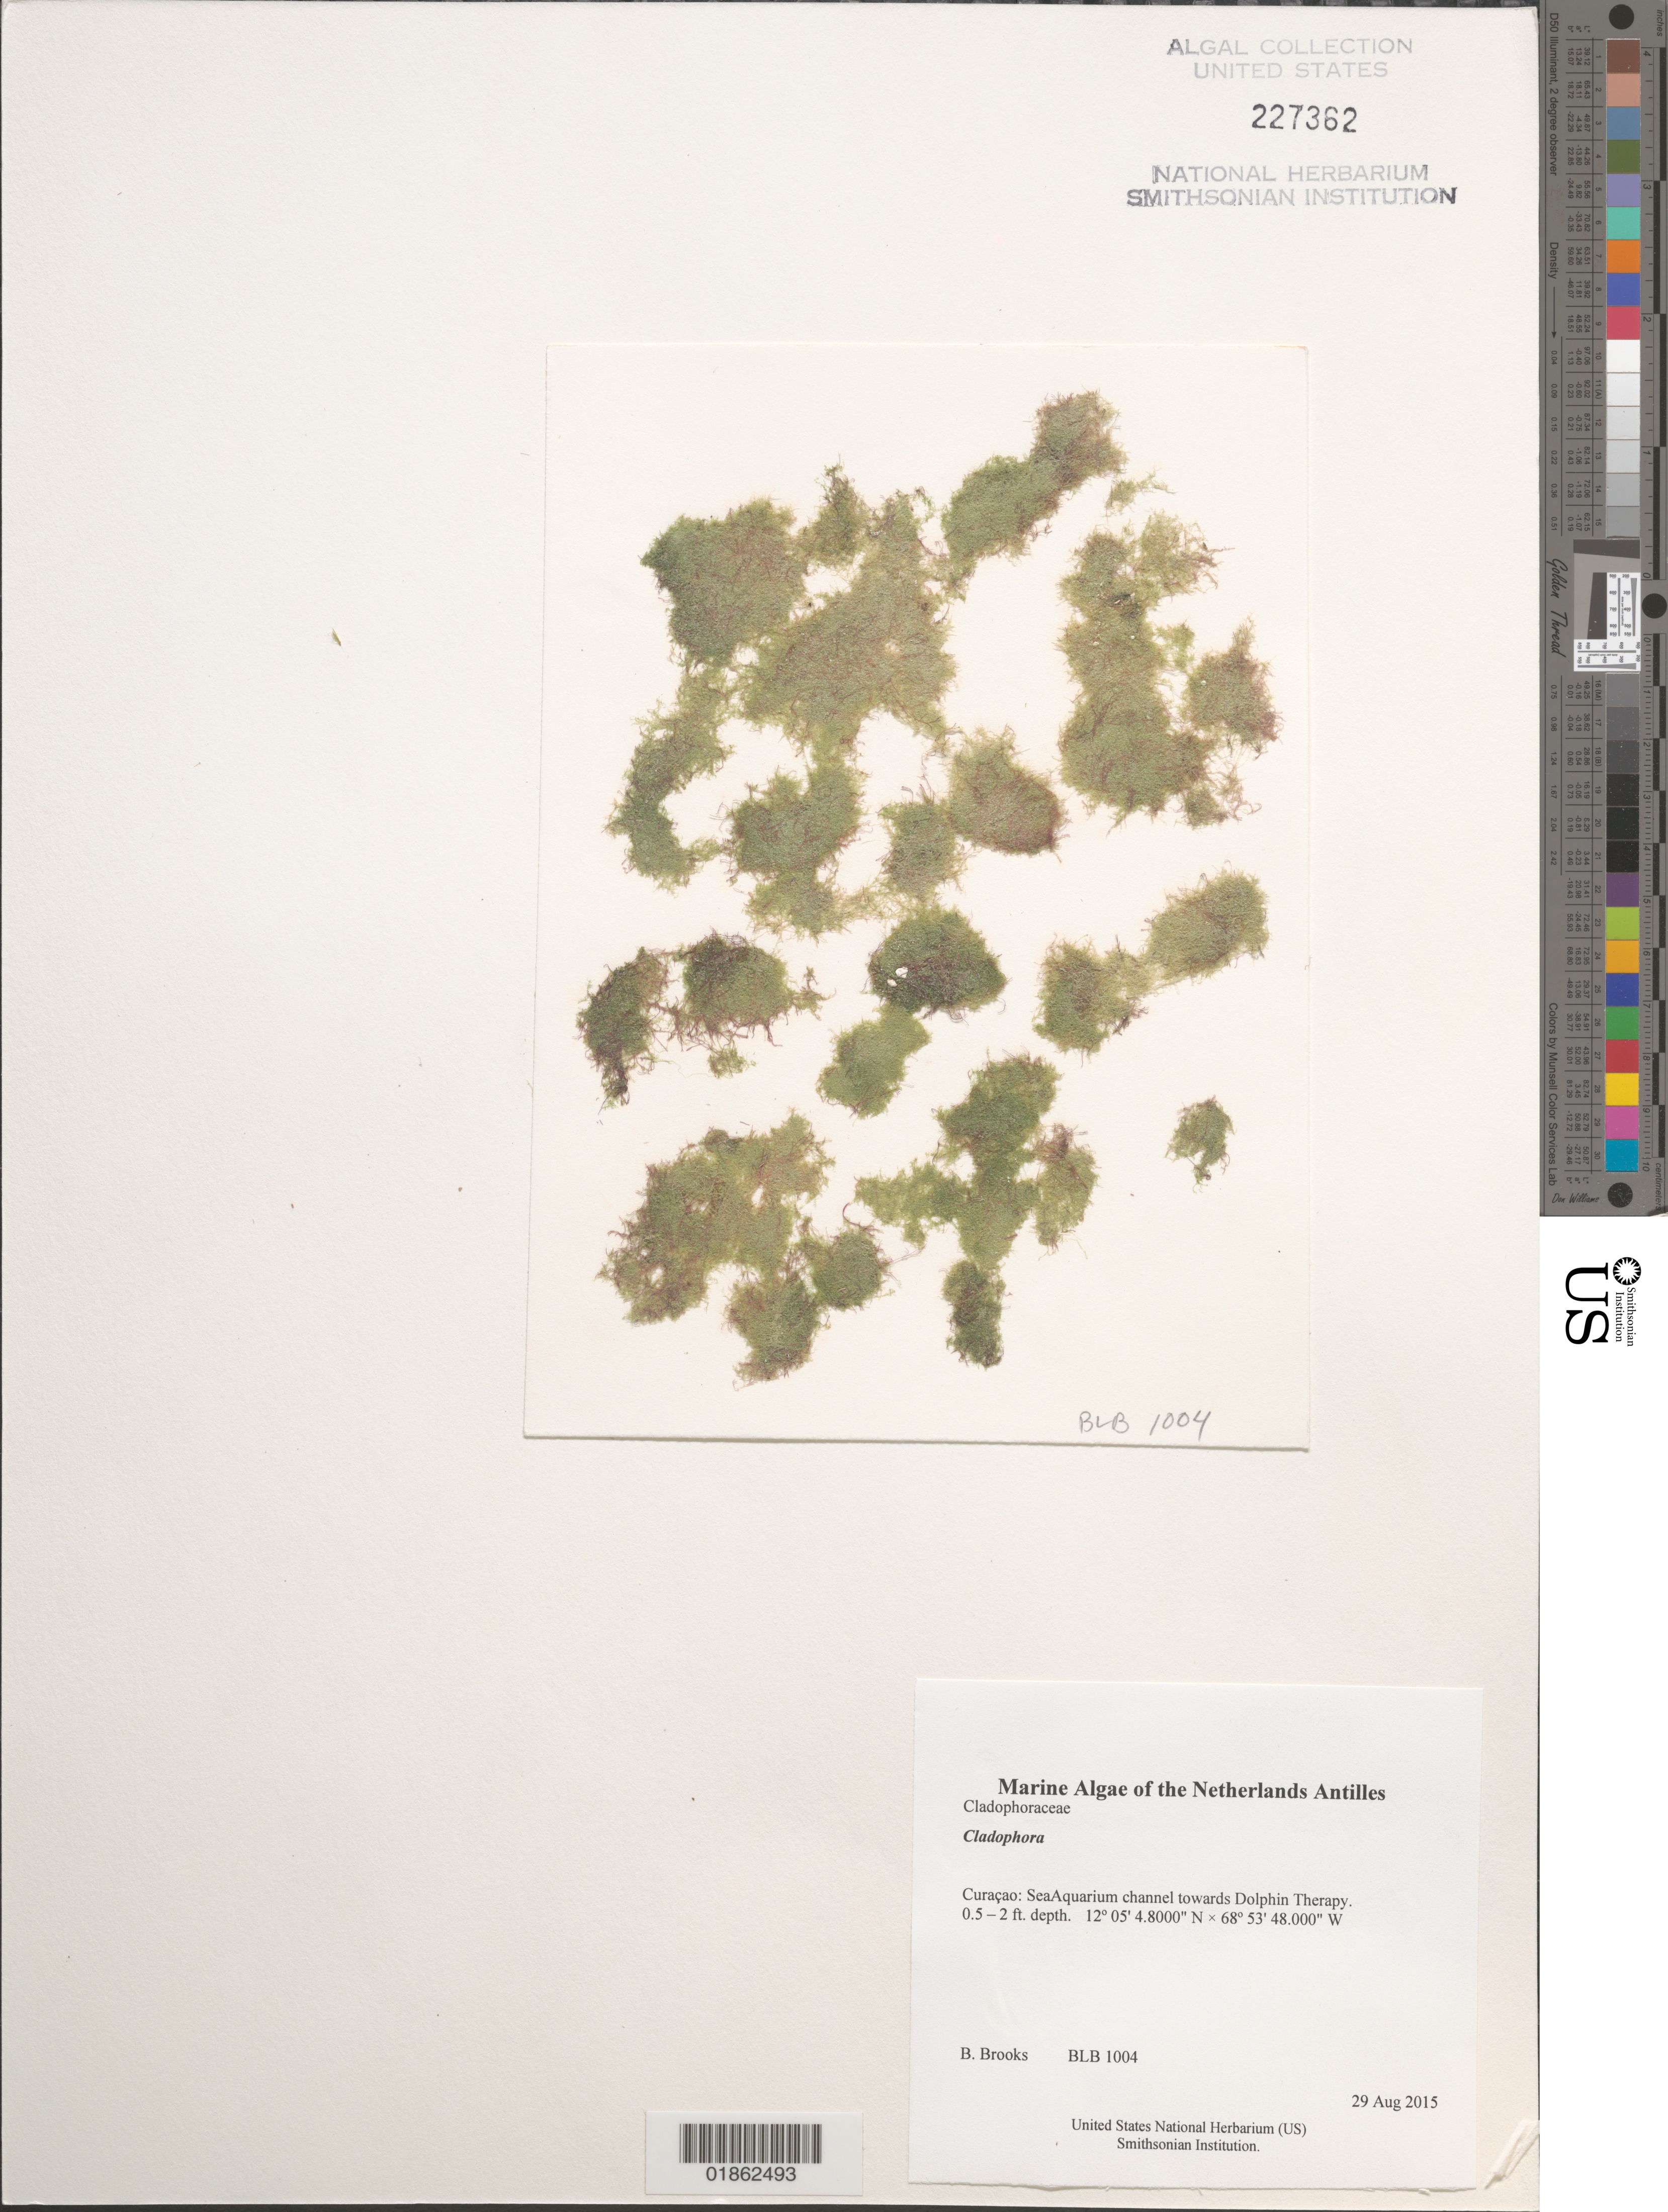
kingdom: Plantae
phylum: Chlorophyta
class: Ulvophyceae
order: Cladophorales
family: Cladophoraceae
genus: Cladophora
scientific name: Cladophora sp.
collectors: B. Brooks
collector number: BLB 1004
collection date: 2015-08-29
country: Curaçao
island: Curaçao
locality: SeaAquarium channel towards Dolphin Therapy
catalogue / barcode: US 227362